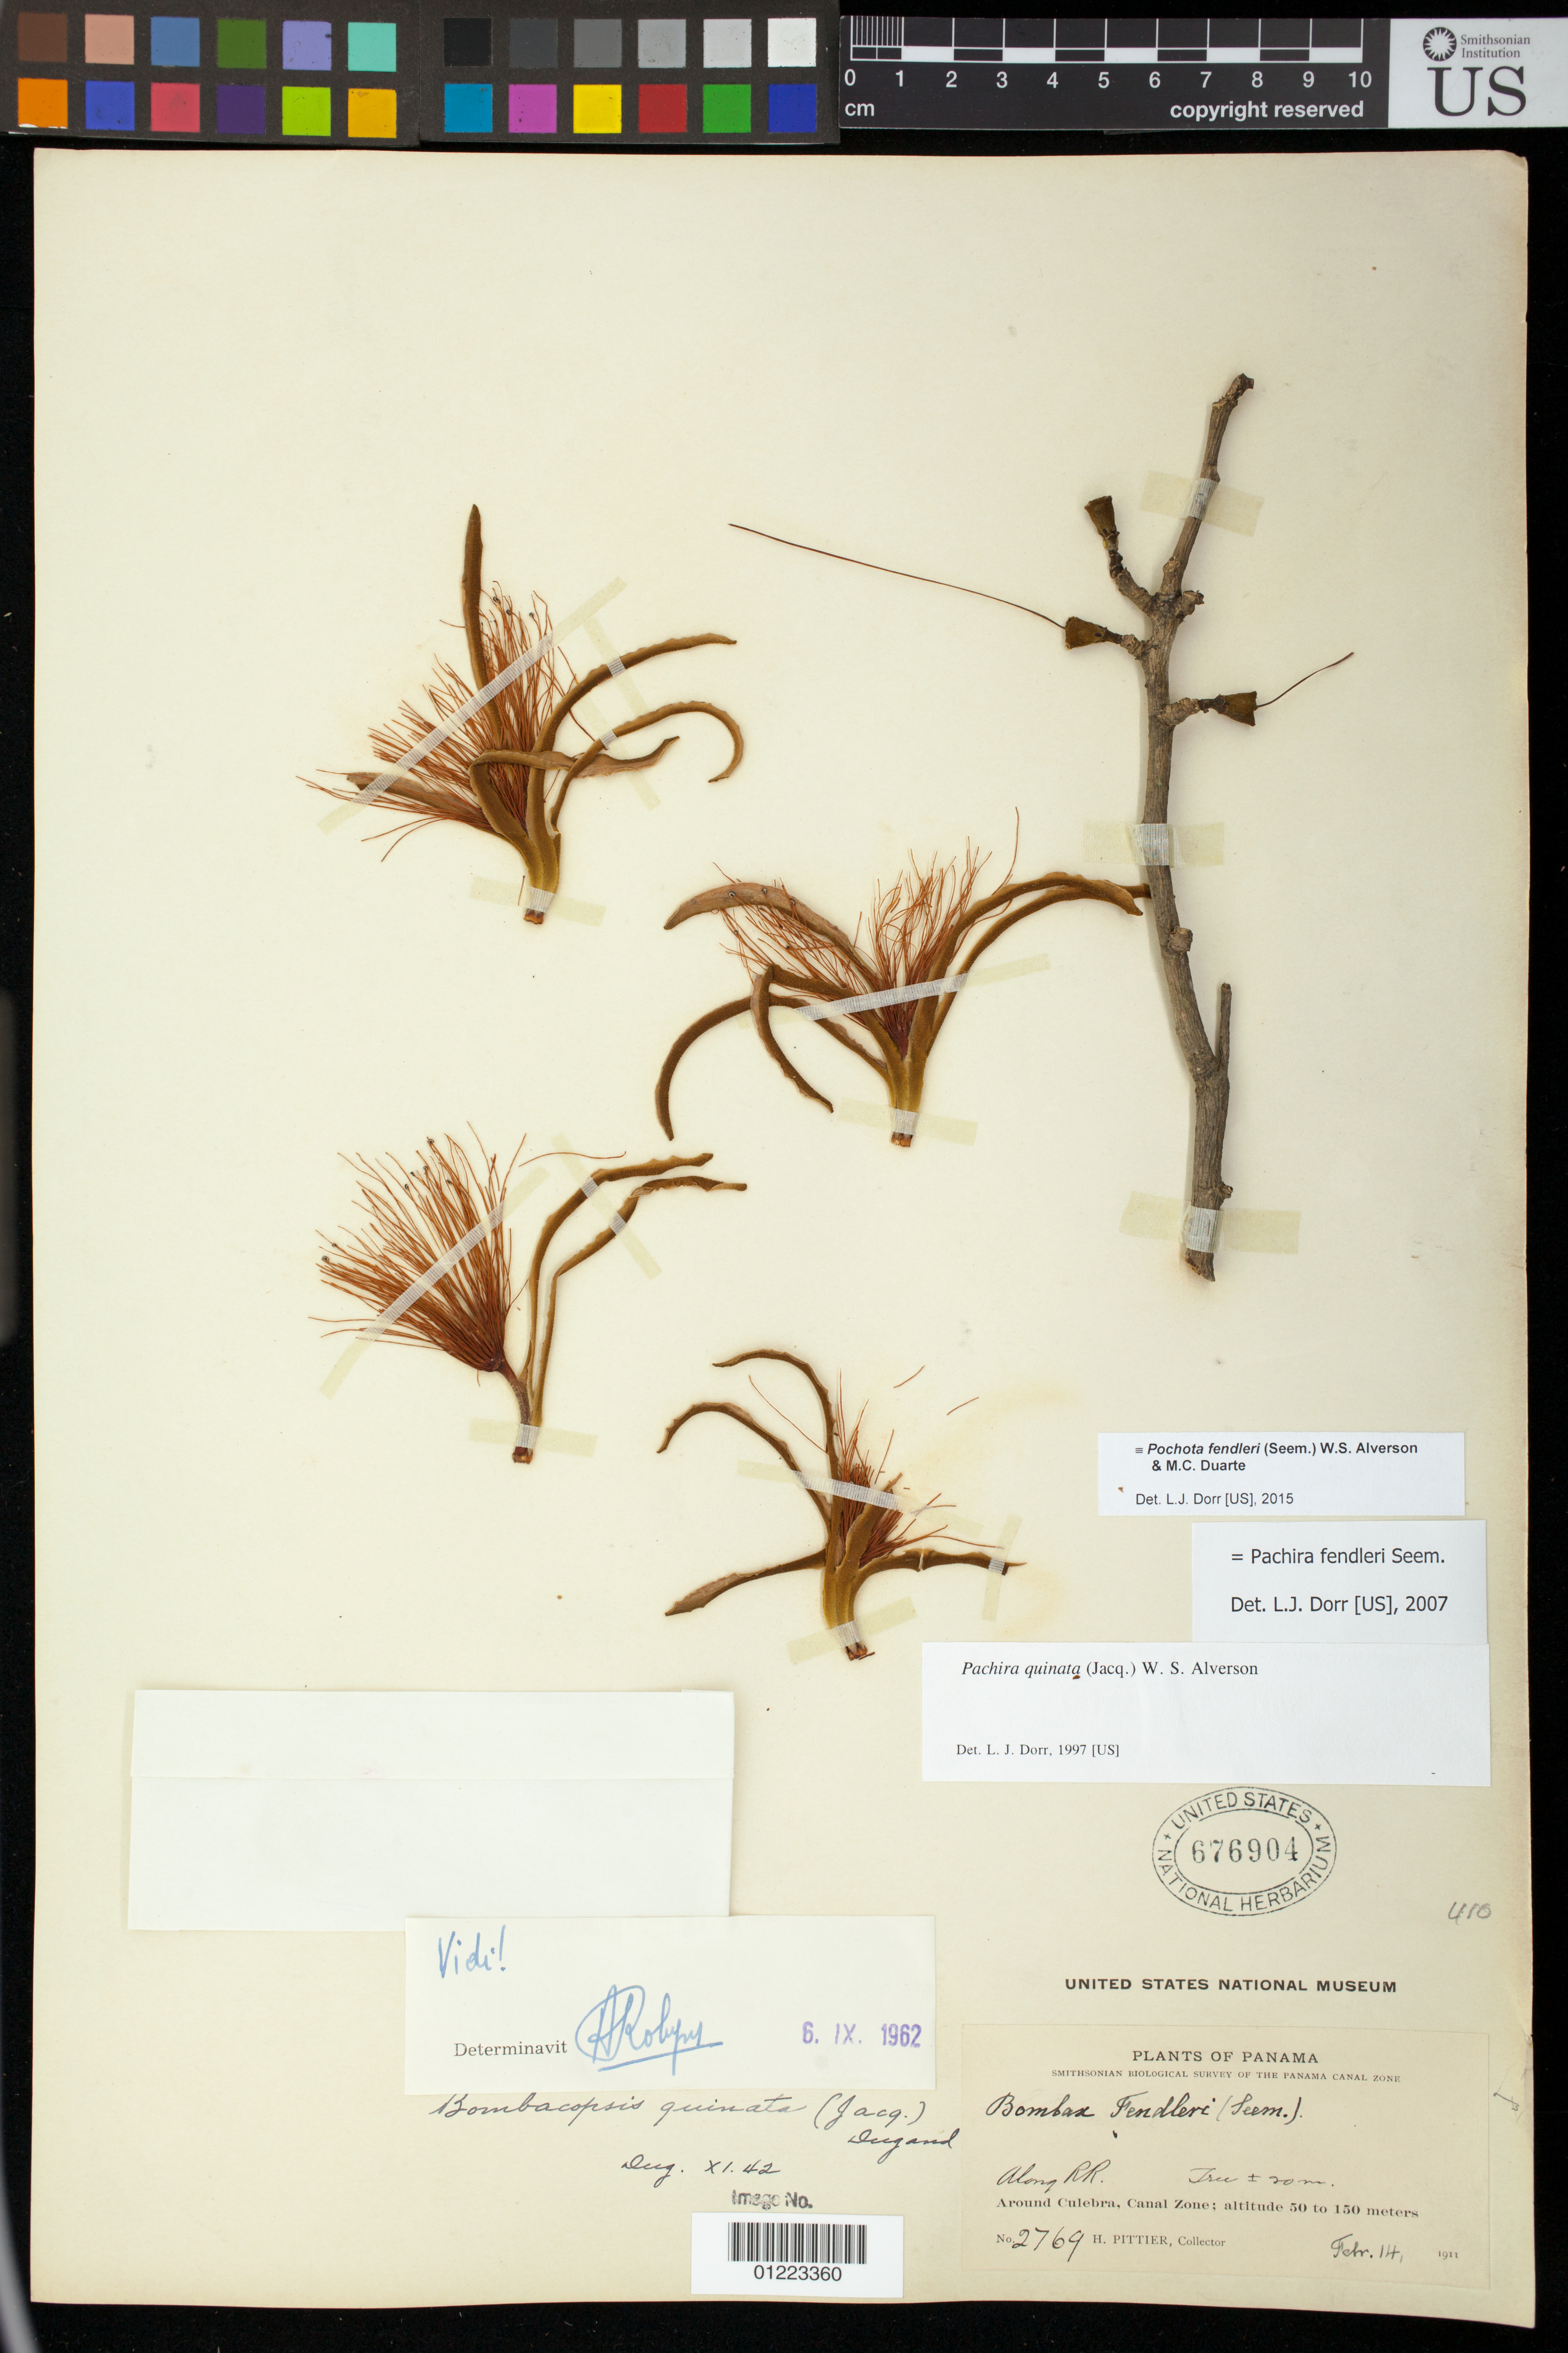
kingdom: Plantae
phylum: Tracheophyta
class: Magnoliopsida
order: Malvales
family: Malvaceae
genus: Pochota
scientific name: Pochota fendleri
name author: (Seem.) W.S. Alverson & M.C. Duarte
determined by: Dorr, L. J., (BOT), Smithsonian Institution - National Museum of Natural History (UNITED STATES)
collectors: H. F. Pittier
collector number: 2769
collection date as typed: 2/14/1911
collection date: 1911-02-14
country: Panama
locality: Around Culebra, Canal Zone. Along RR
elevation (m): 50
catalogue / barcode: US 676904